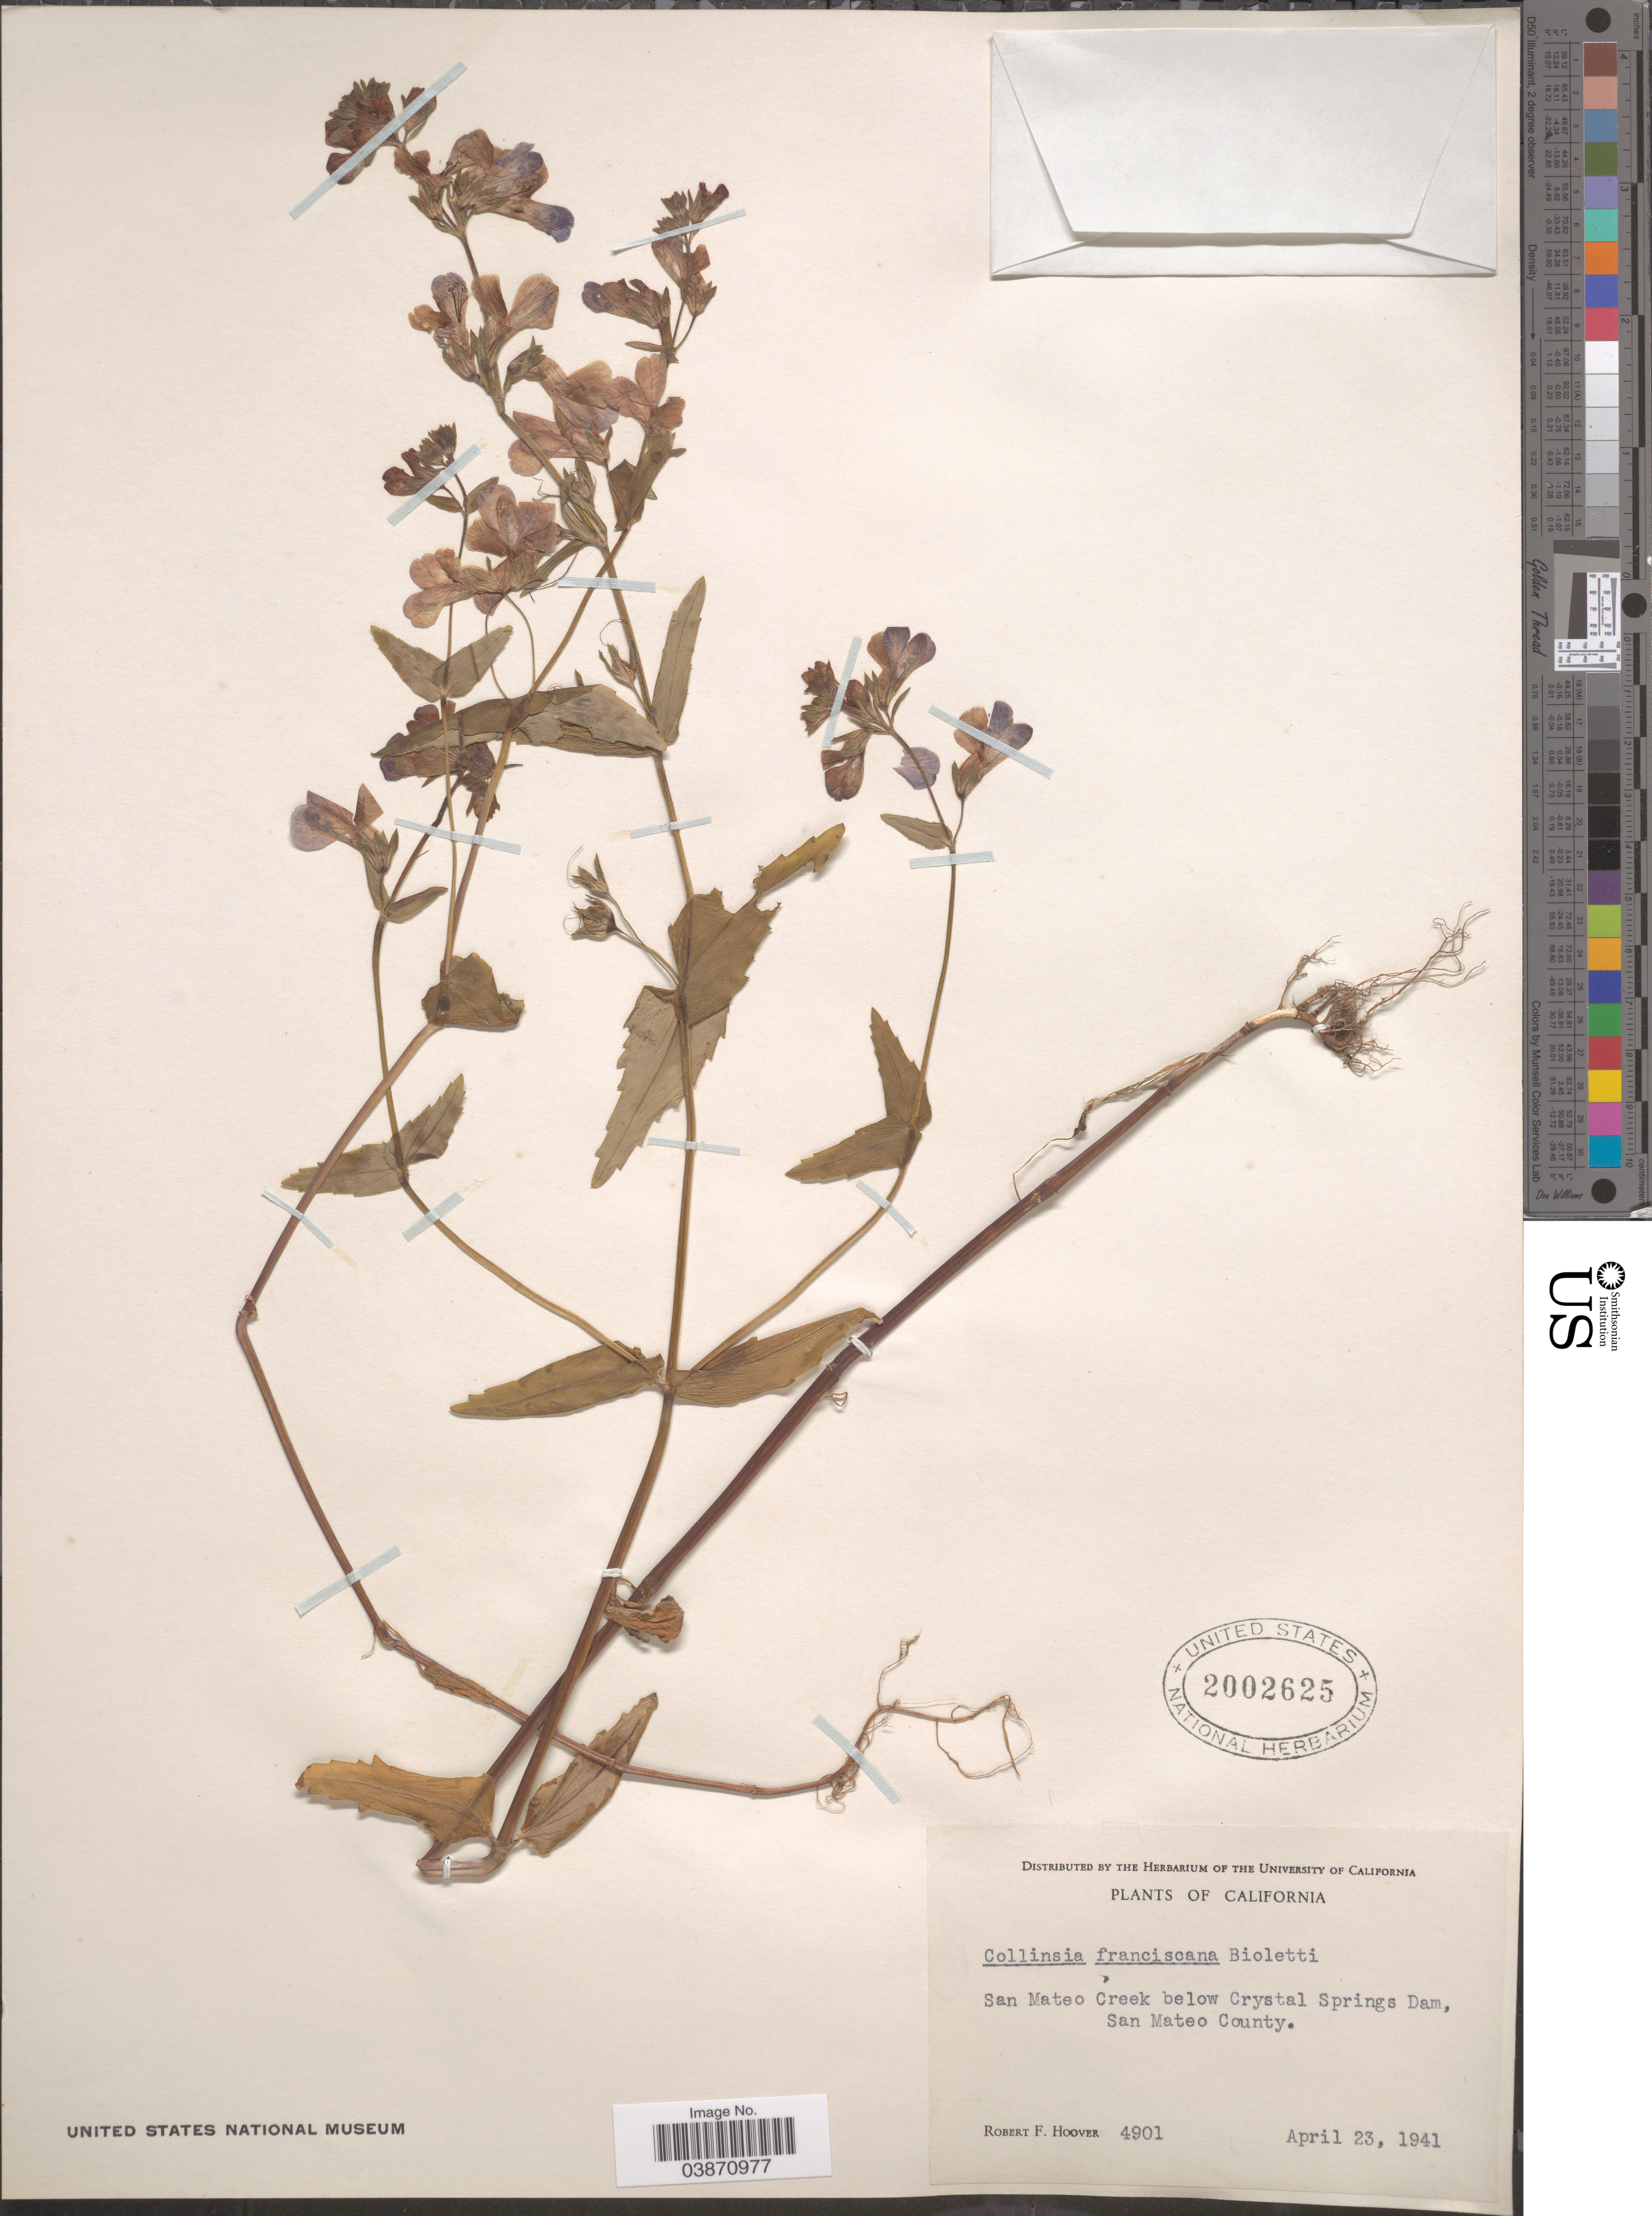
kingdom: Plantae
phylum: Tracheophyta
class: Magnoliopsida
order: Lamiales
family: Plantaginaceae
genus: Collinsia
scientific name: Collinsia franciscana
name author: Bioletti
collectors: R. F. Hoover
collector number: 4901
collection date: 1941-04-23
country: United States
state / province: California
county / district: San Mateo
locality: San Mateo Creek below Crystal Springs Dam, San Mateo County.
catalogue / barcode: US 2002625